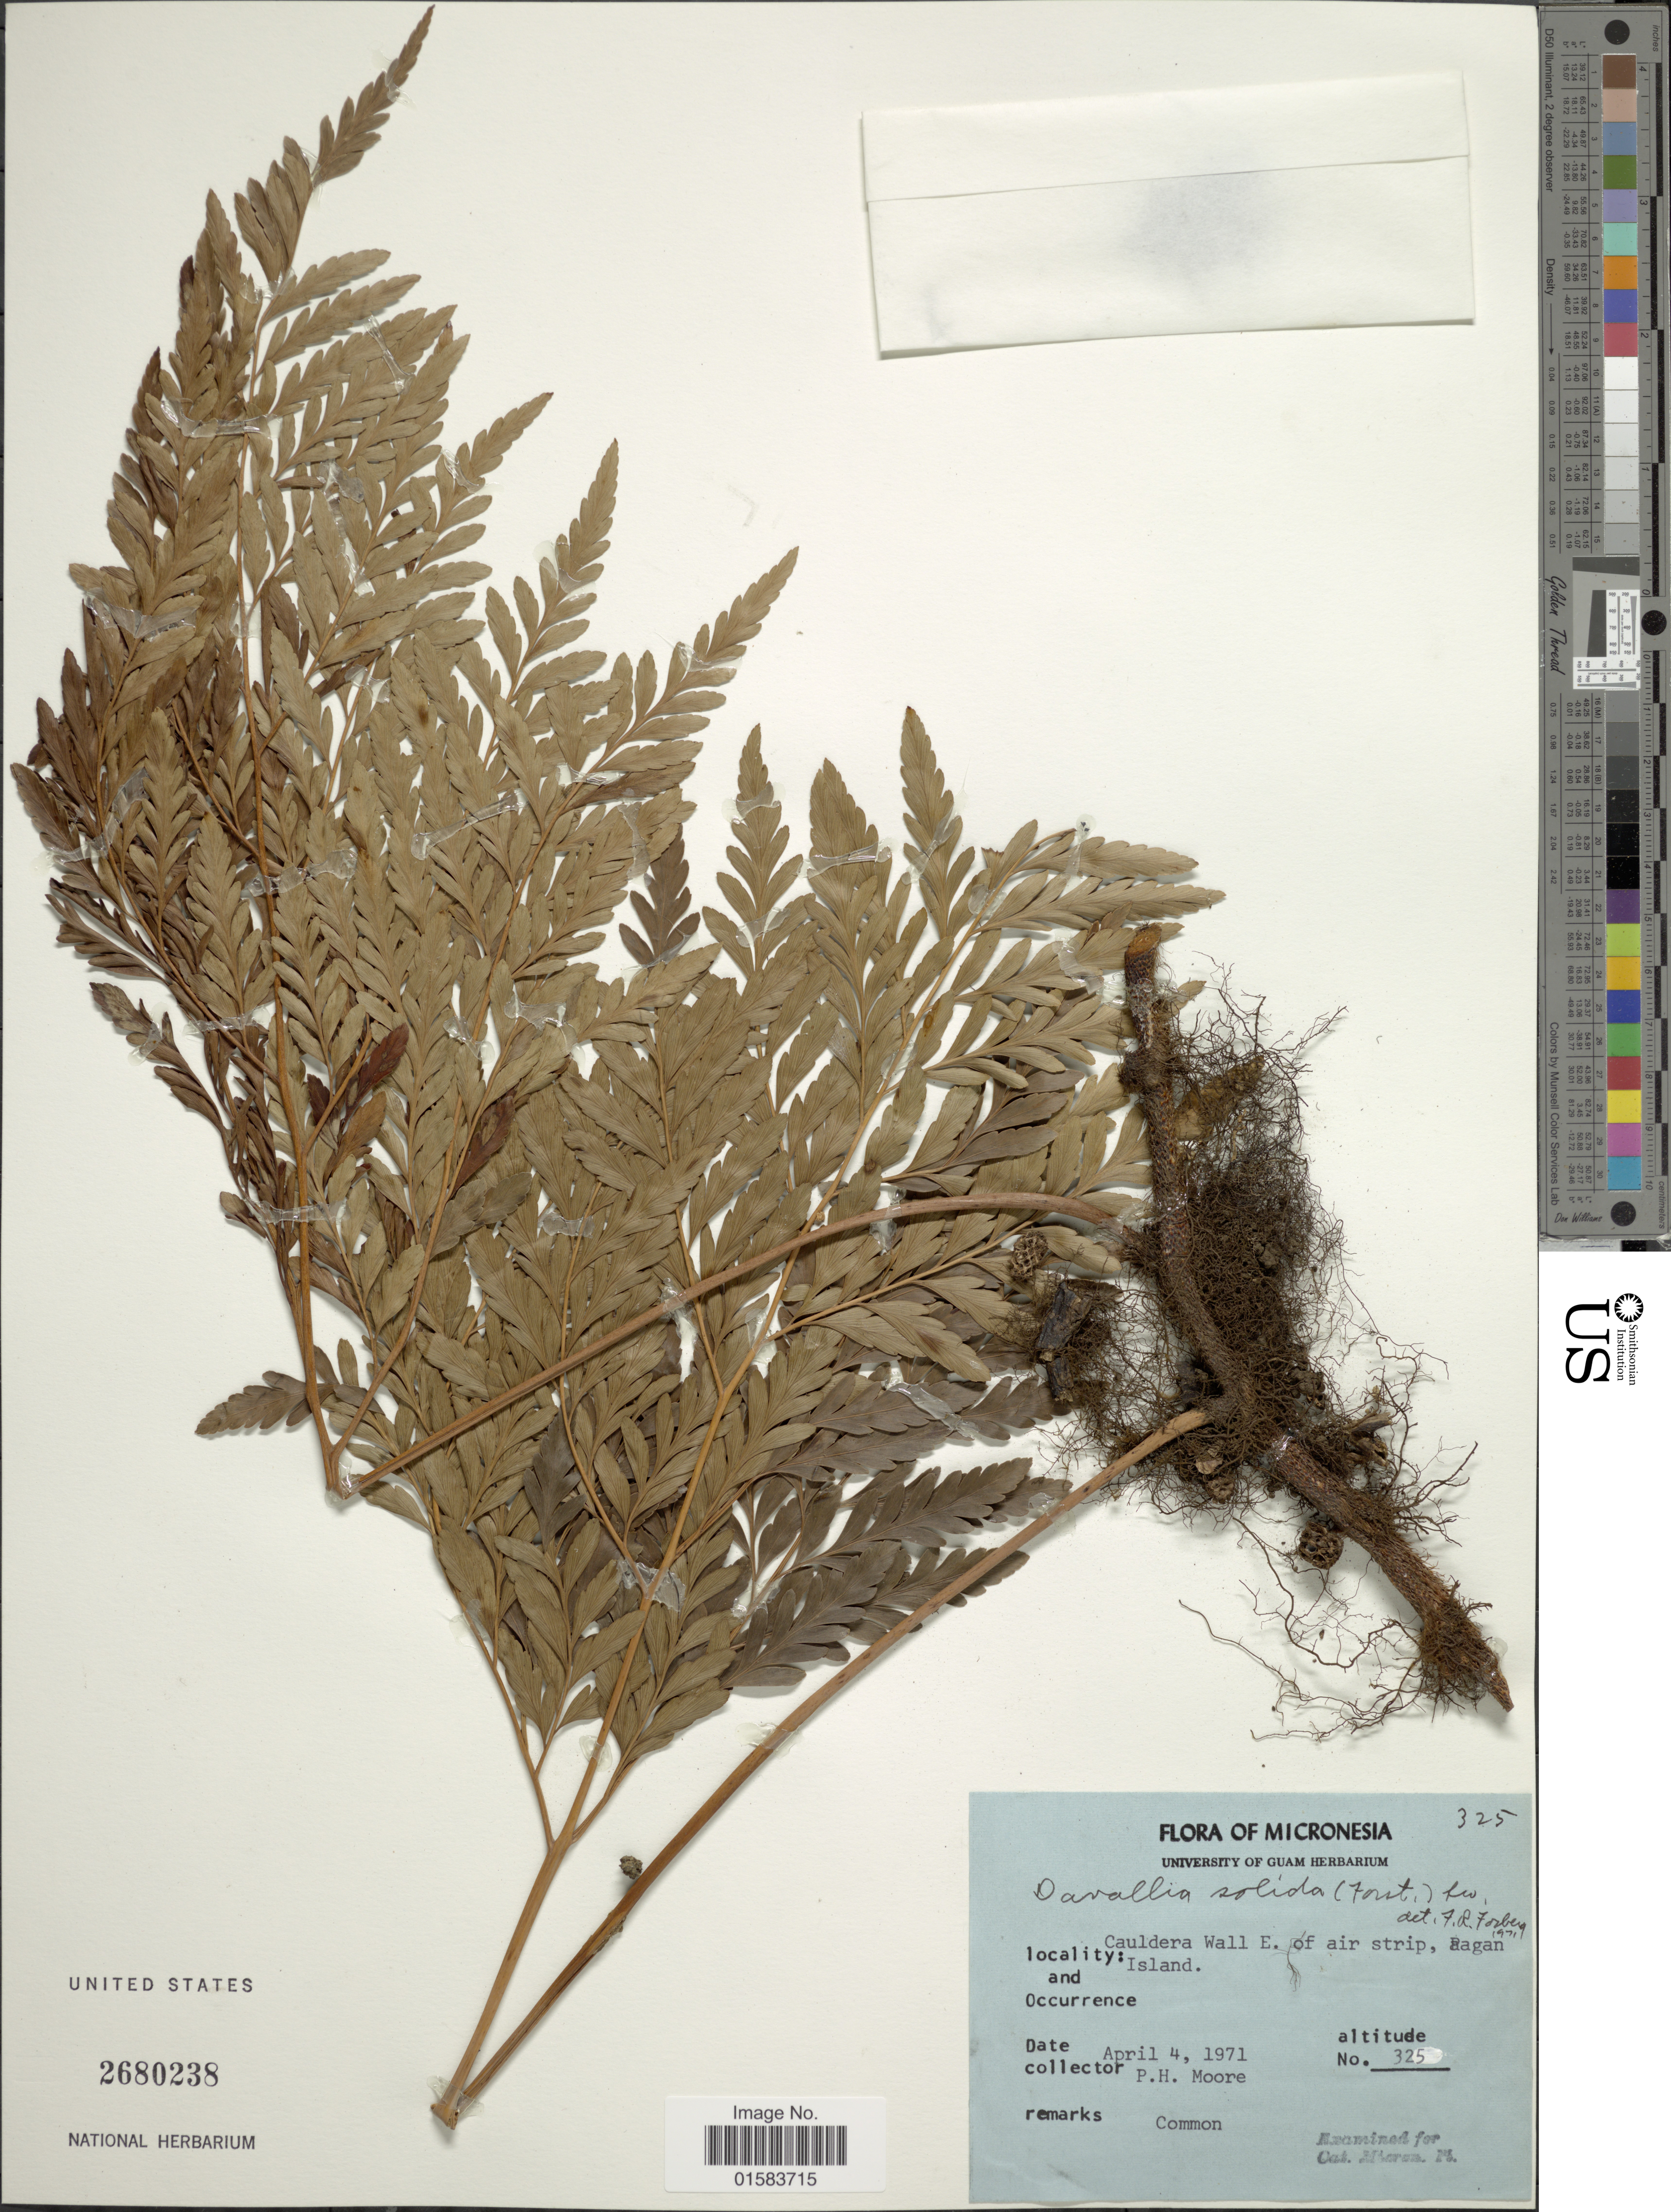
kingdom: Plantae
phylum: Tracheophyta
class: Polypodiopsida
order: Polypodiales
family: Davalliaceae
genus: Davallia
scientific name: Davallia solida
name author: (G. Forst.) Sw.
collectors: P. H. Moore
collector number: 325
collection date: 1971-04-04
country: Northern Mariana Islands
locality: Micronesia, Cauldera Wall E. of air strip, Pagan Island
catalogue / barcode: US 2680238